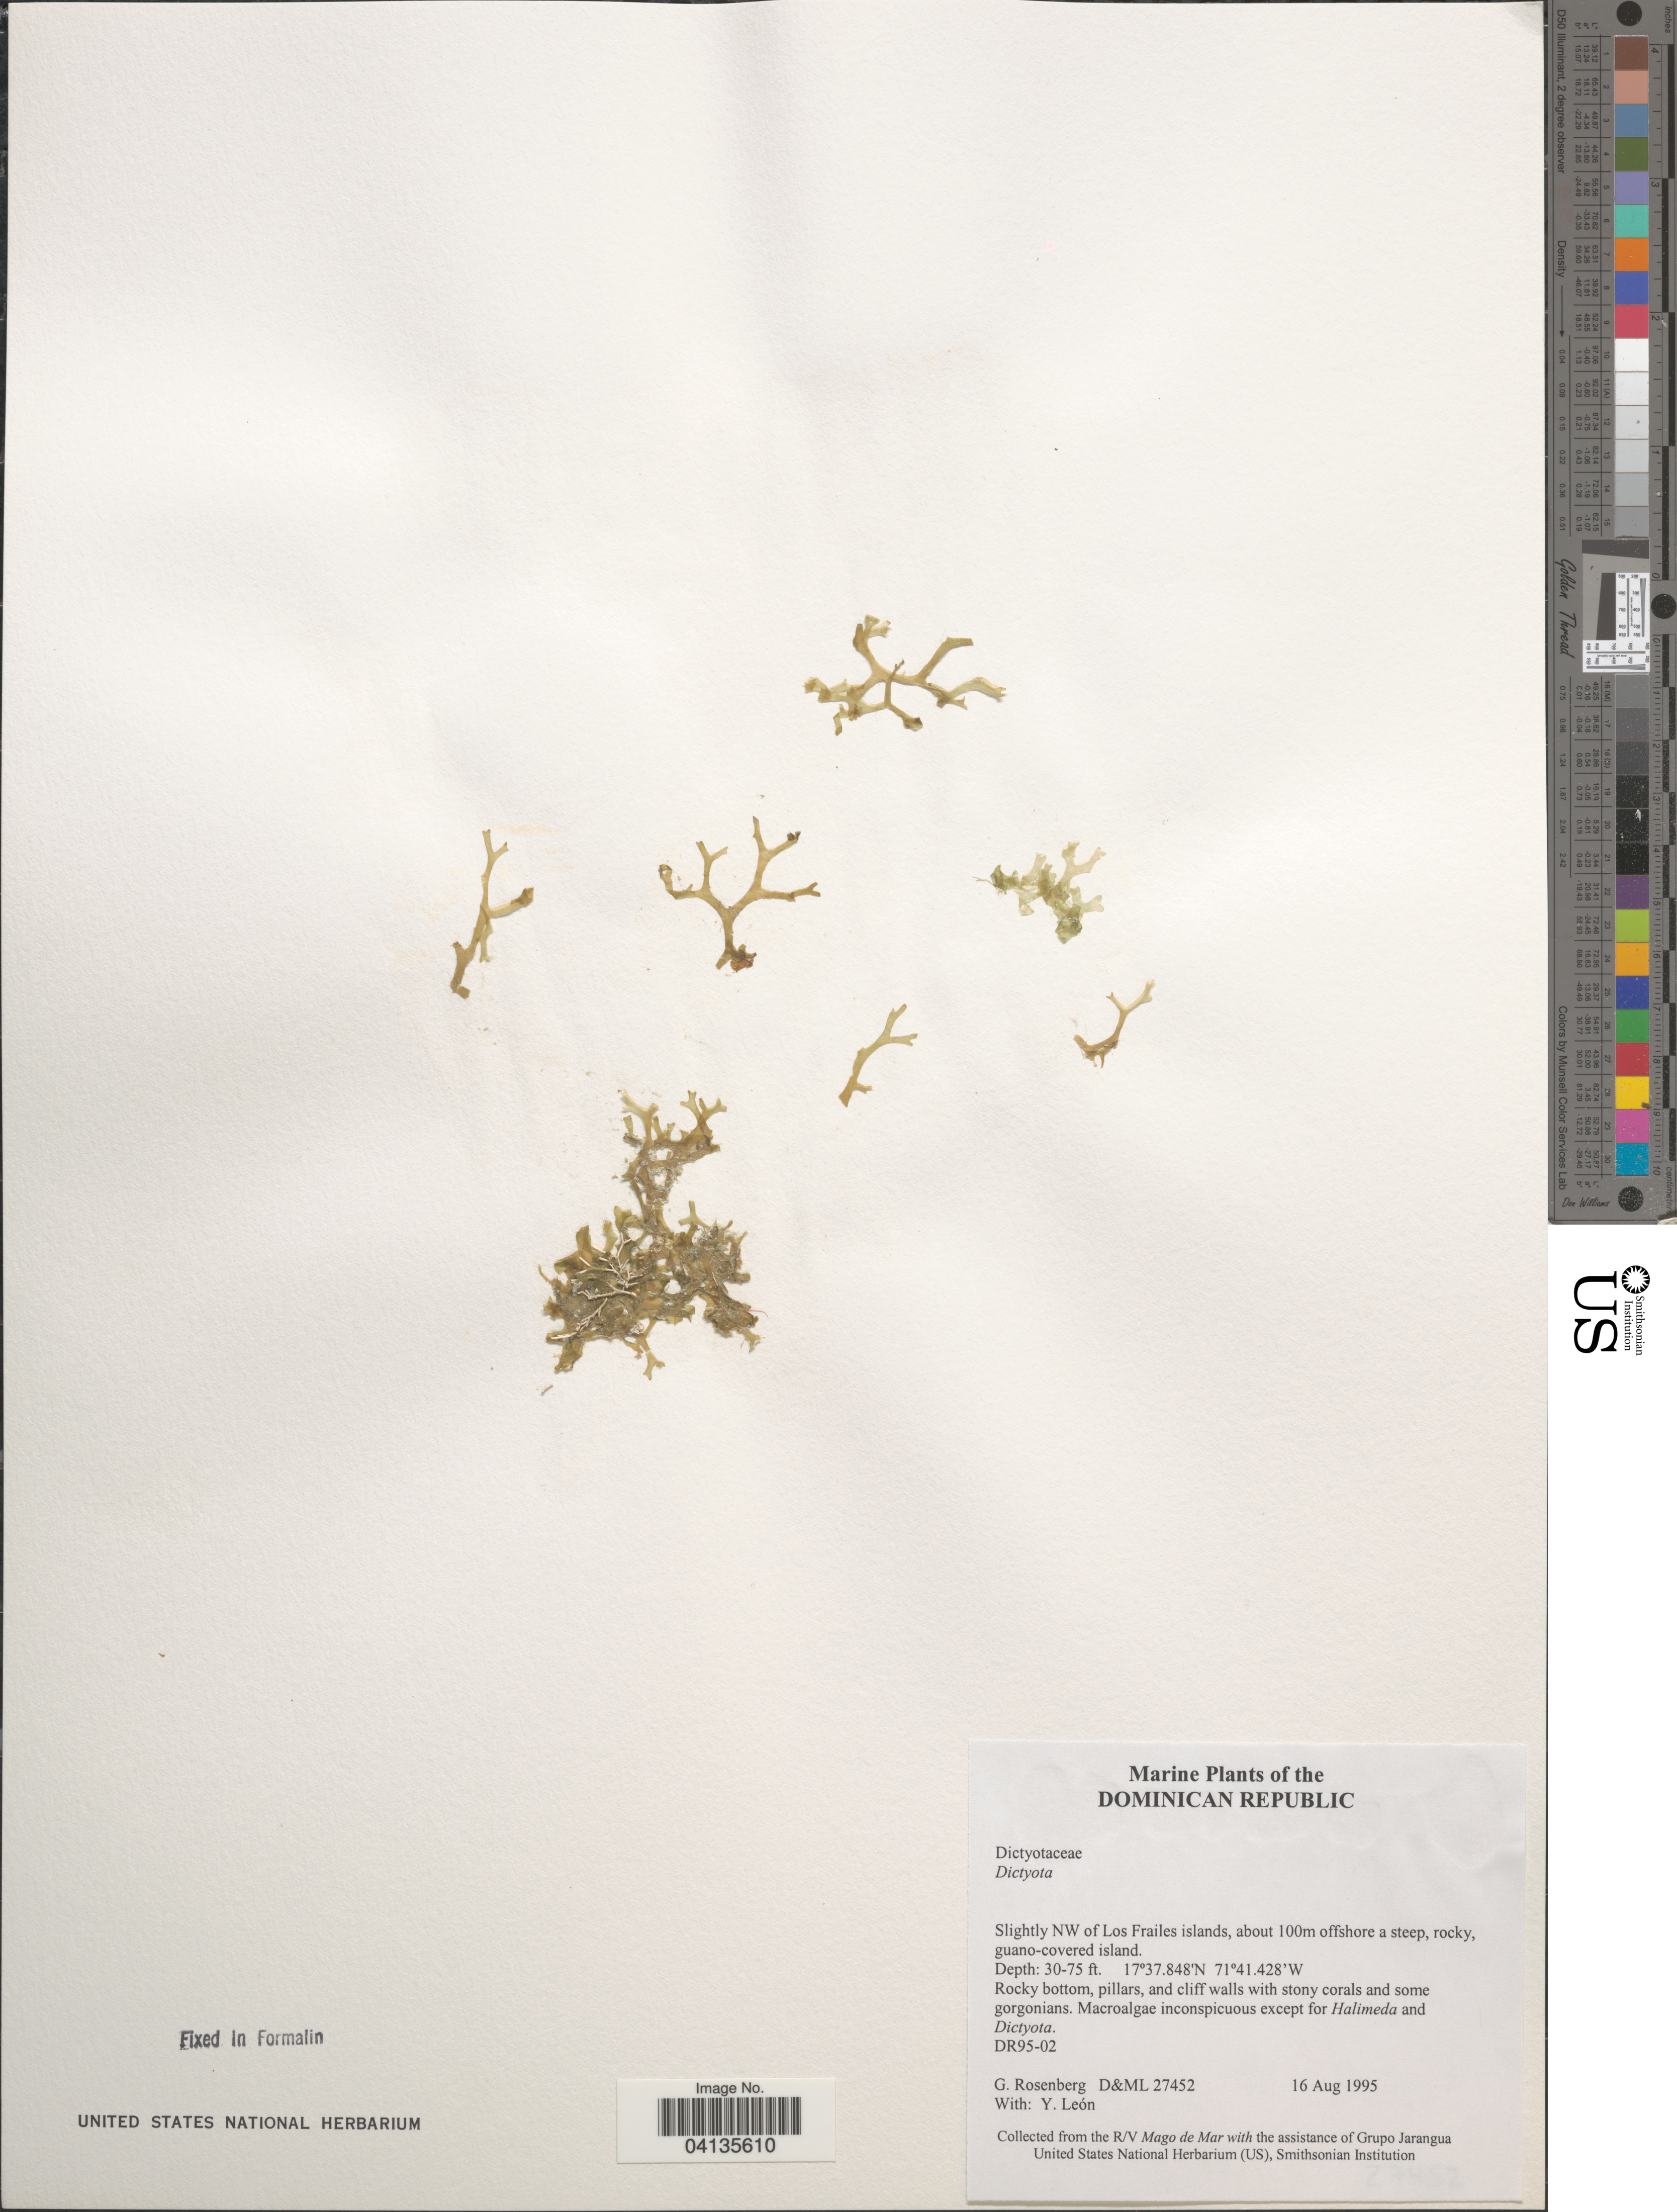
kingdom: Chromista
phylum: Ochrophyta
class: Phaeophyceae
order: Dictyotales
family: Dictyotaceae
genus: Dictyota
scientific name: Dictyota sp.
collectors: G. Rosenberg & Y. León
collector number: D&ML27452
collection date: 1995-08-16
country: Dominican Republic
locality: Slightly NW of Los Frailes islands, about 100m offshore a steep, rocky, guano-covered island.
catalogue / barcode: US 238533